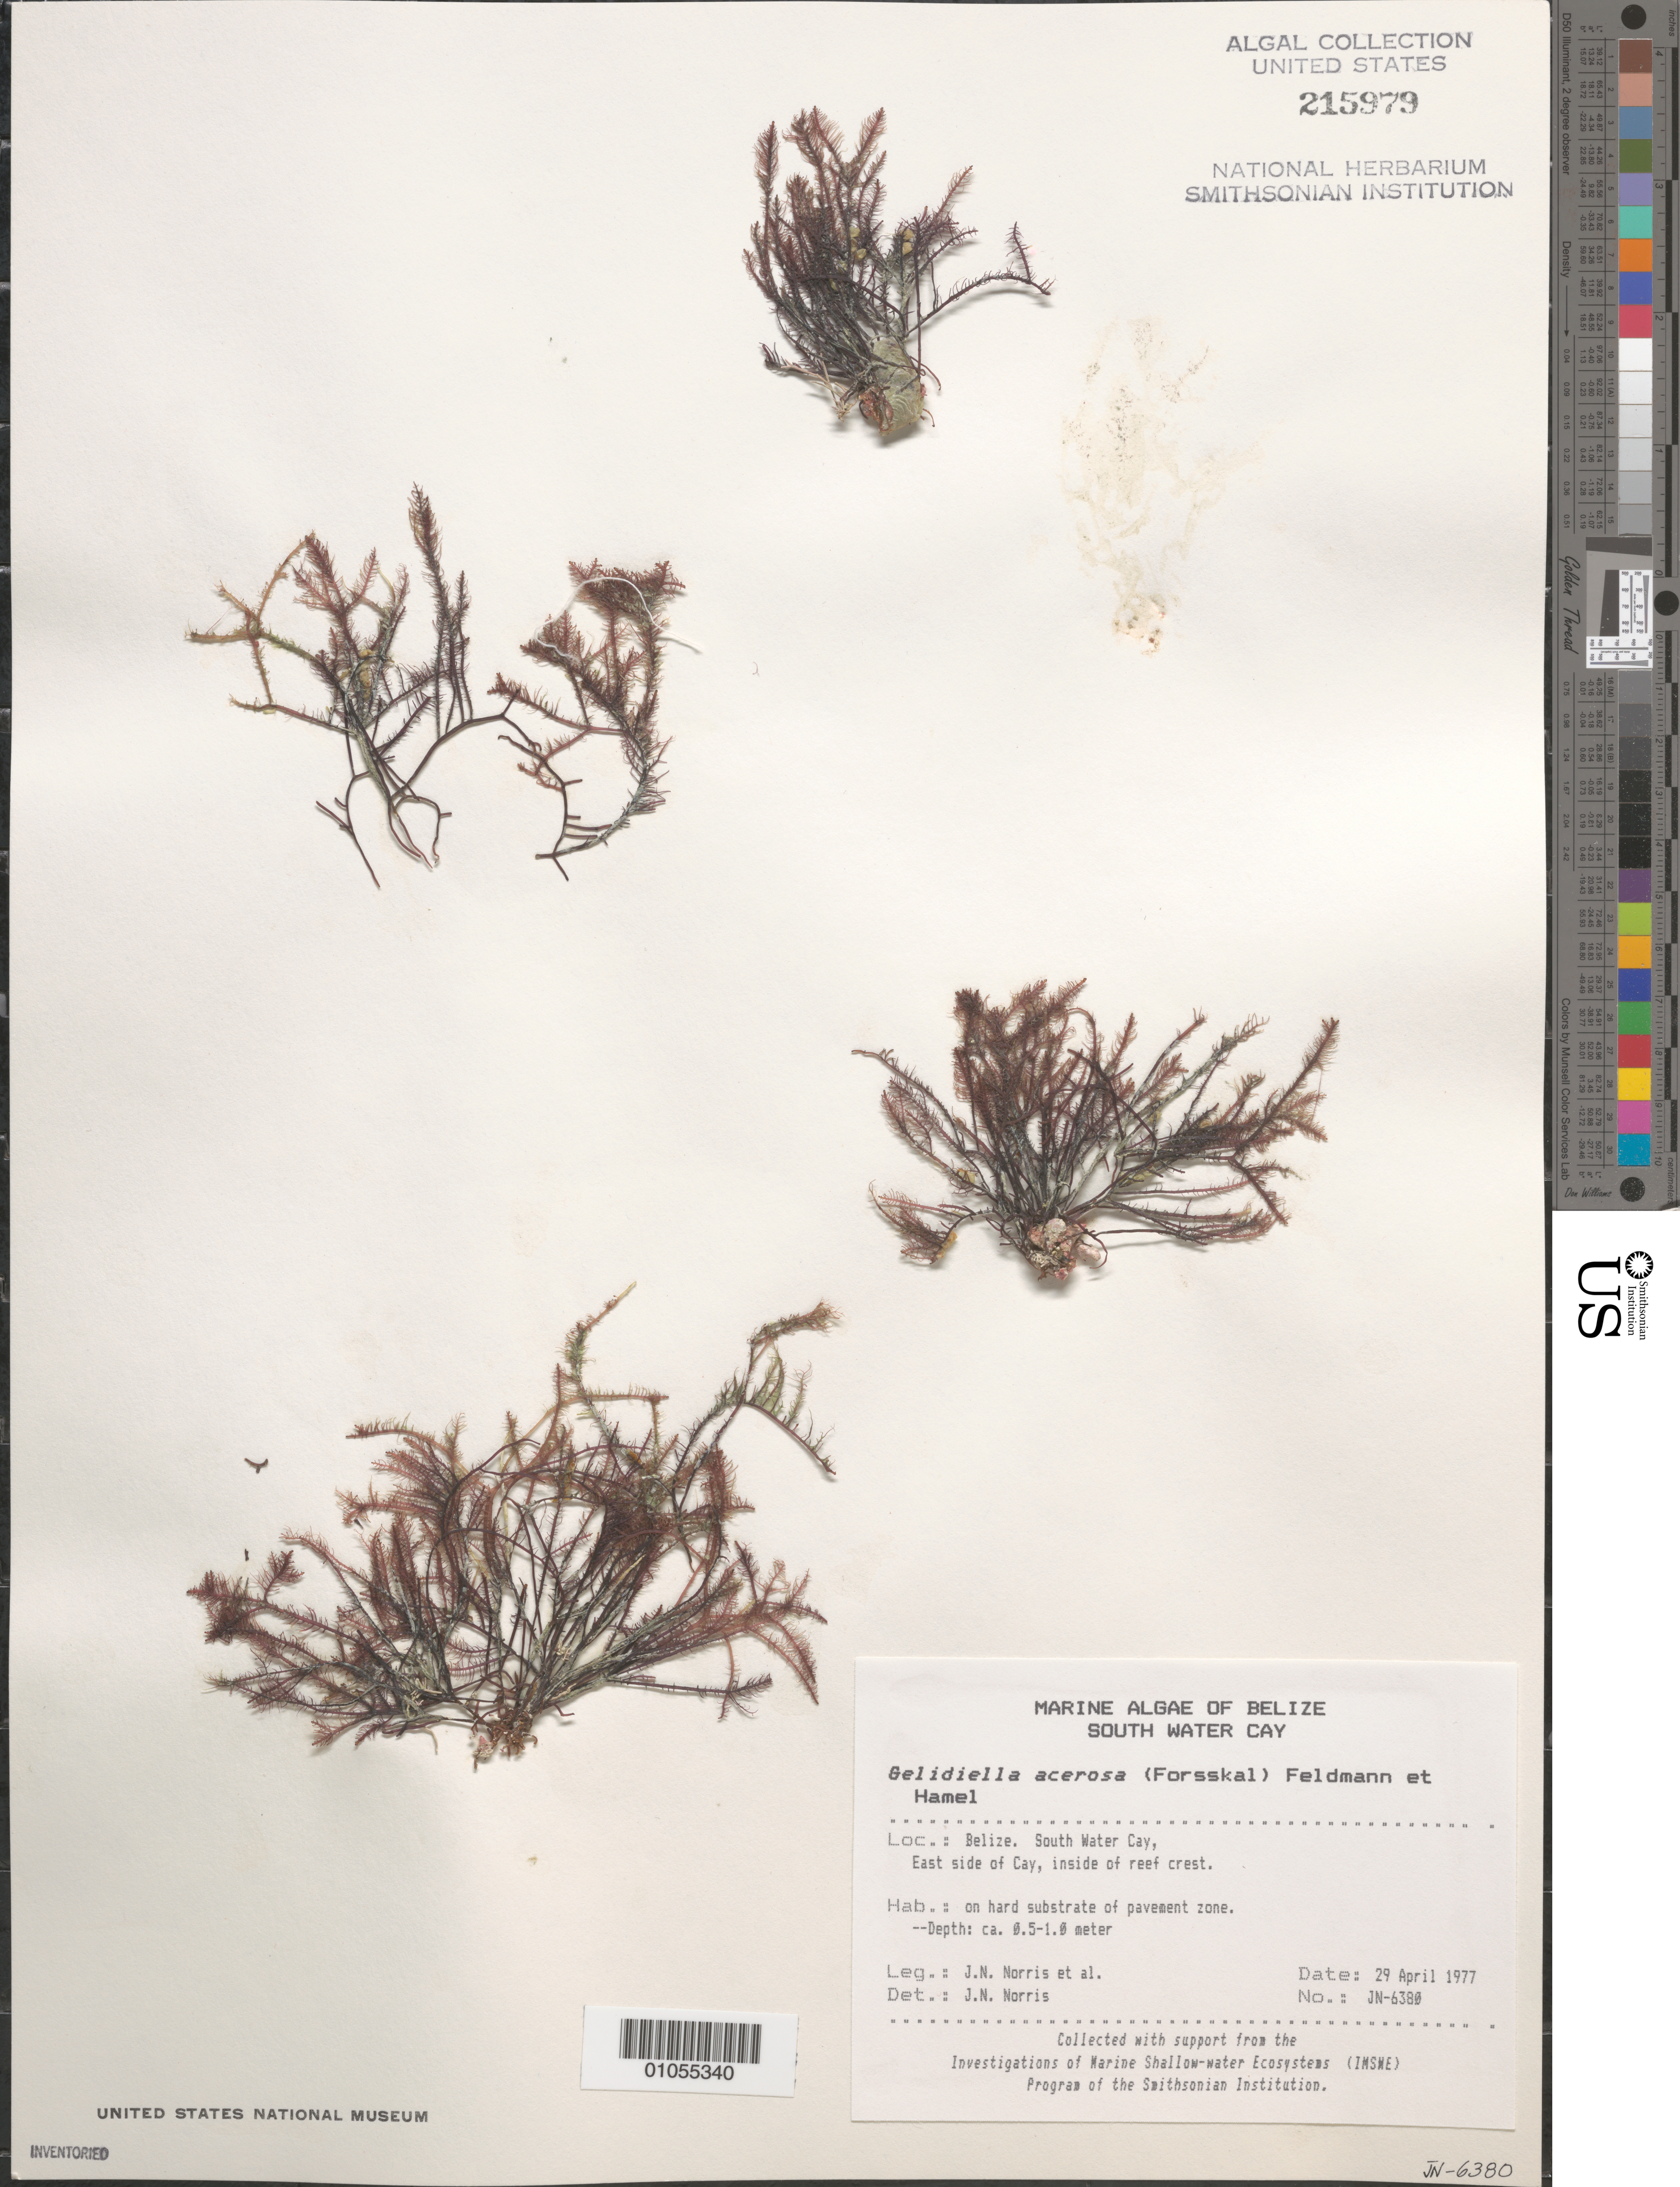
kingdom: Plantae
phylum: Rhodophyta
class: Florideophyceae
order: Gelidiales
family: Gelidiellaceae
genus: Gelidiella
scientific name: Gelidiella acerosa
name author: (Forssk.) Feldmann & G. Hamel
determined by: Norris, James N.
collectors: J. N. Norris & et al.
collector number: JN-6380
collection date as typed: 29 Apr 1977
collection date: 1977-04-29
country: Belize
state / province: Stann Creek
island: South Water Cay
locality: East side of cay, inside of reef crest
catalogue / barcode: US 215979